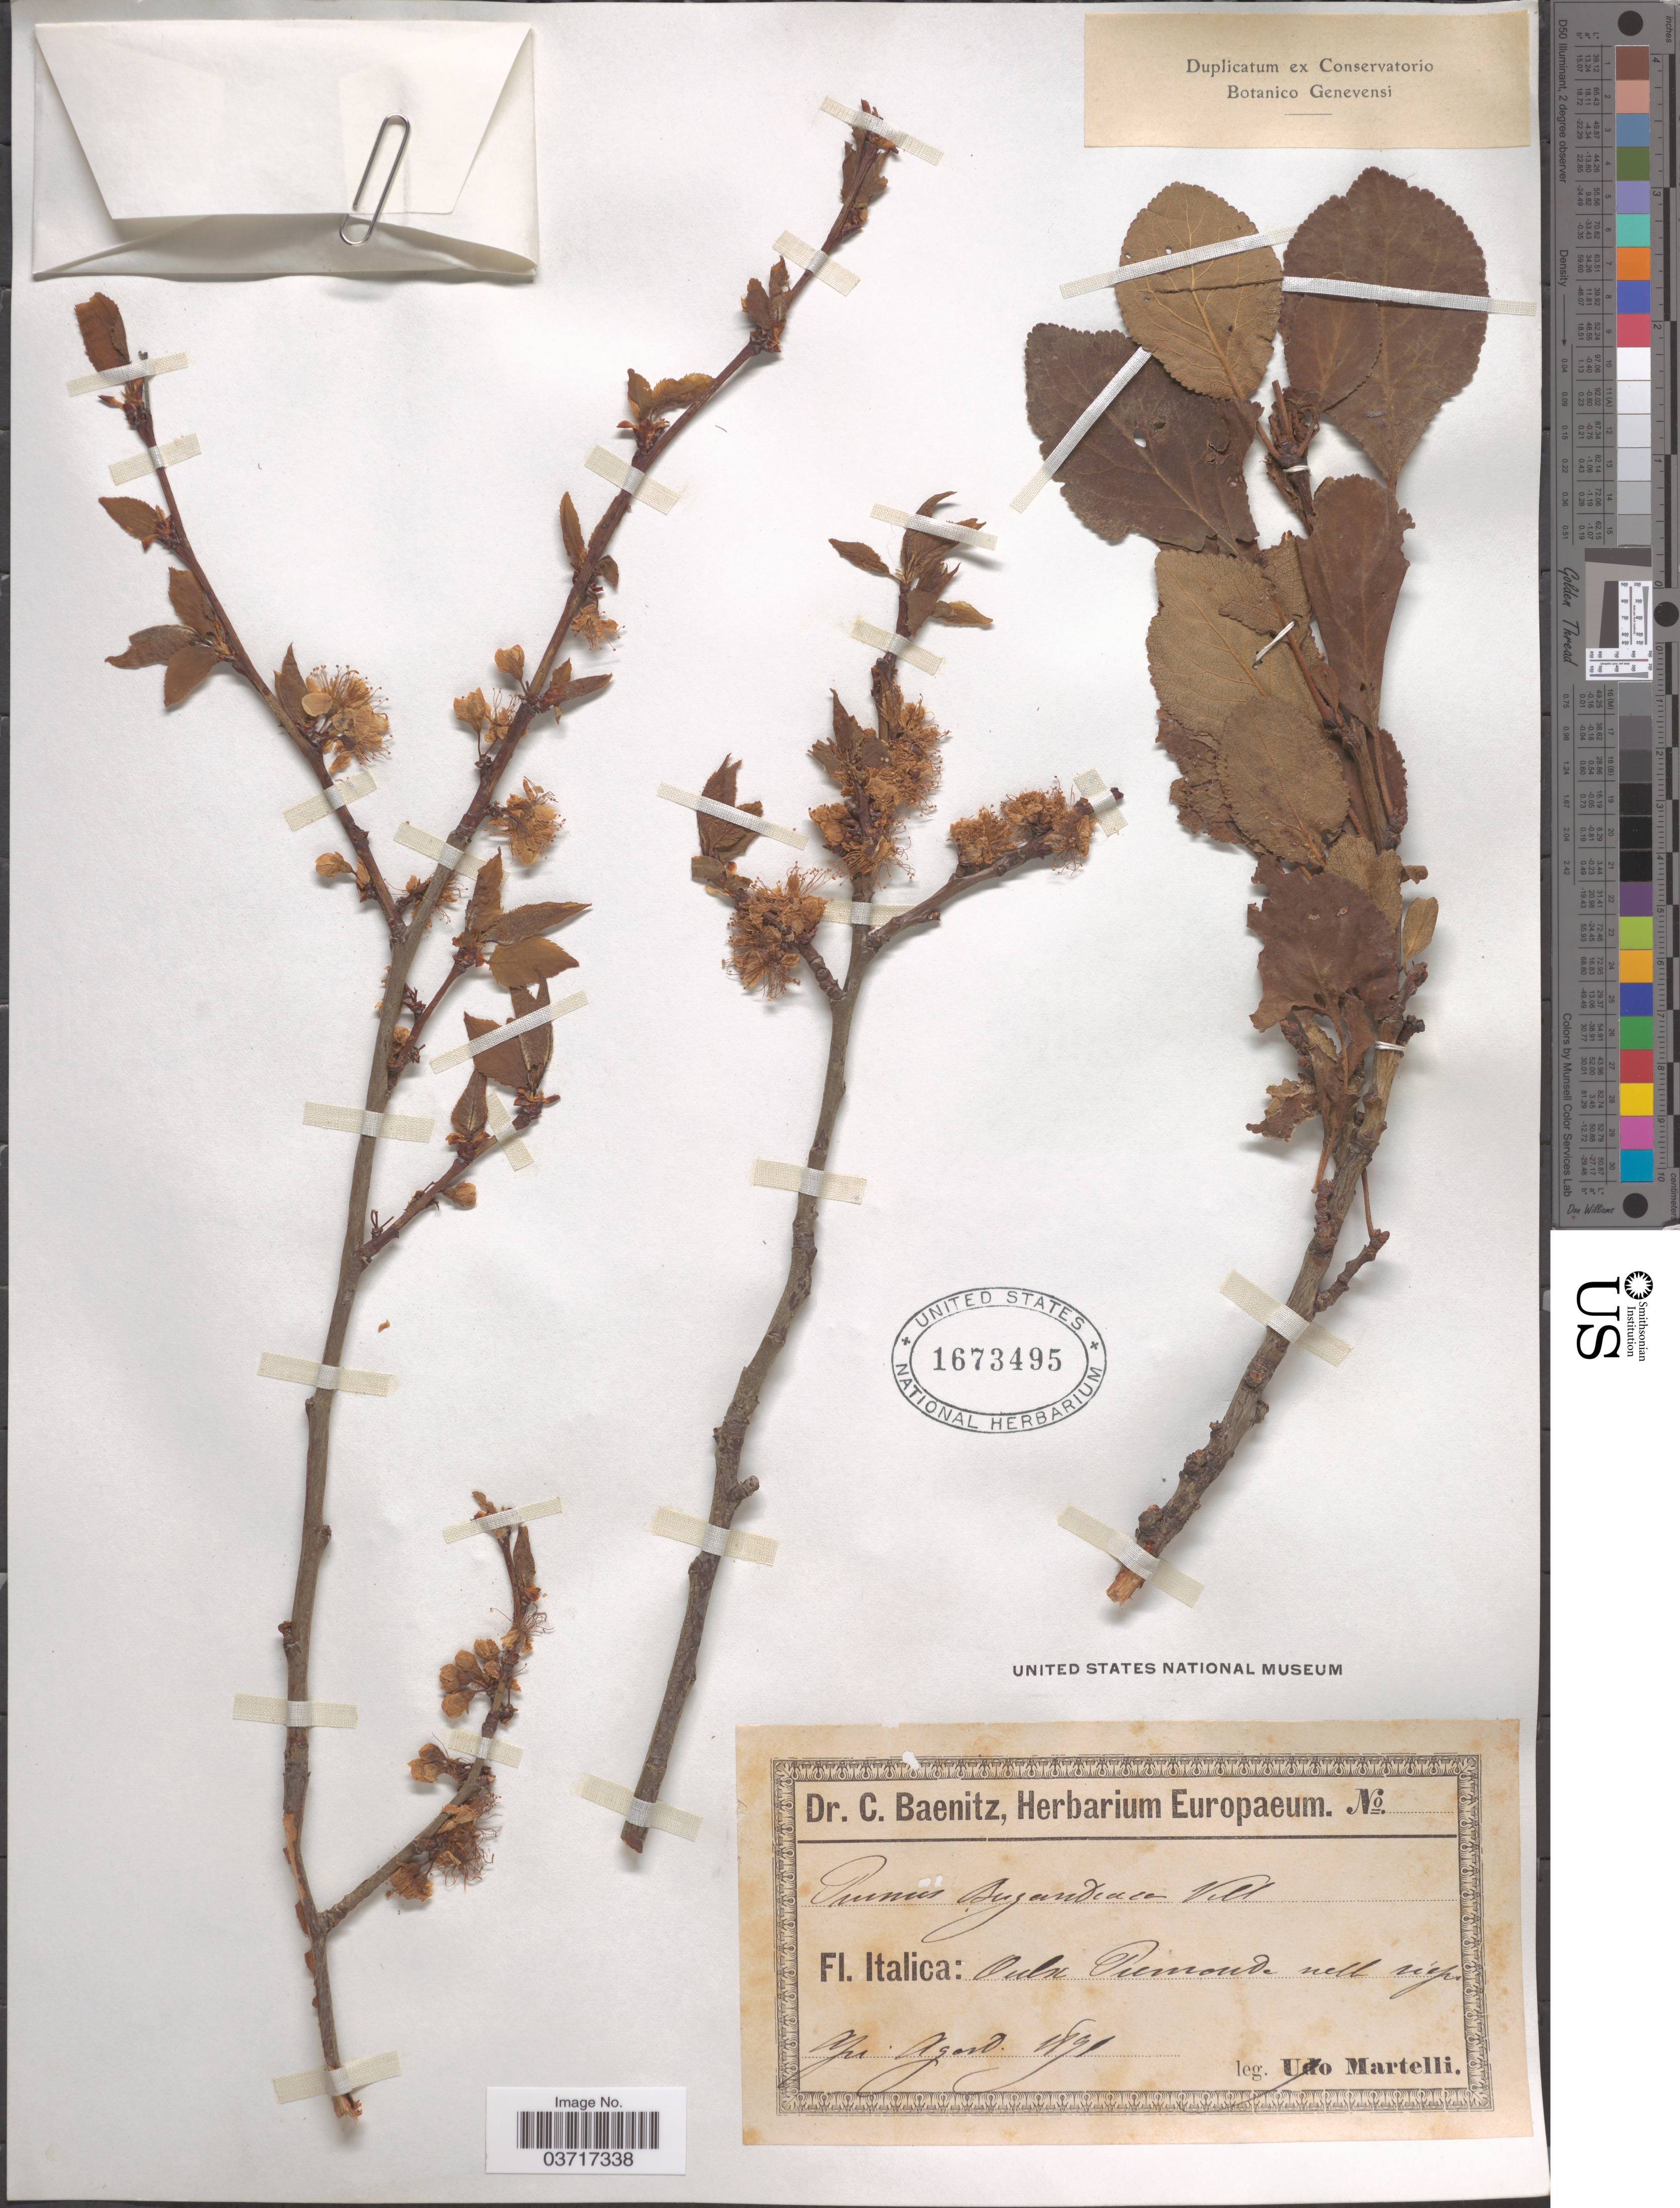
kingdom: Plantae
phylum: Tracheophyta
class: Magnoliopsida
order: Rosales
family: Rosaceae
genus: Prunus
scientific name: Prunus brigantiaca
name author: Vill.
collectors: U. Martelli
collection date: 1891-04/1891-08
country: Italy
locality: Oulu Dumonde nelb ricp. [interpreted]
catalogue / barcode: US 1673495